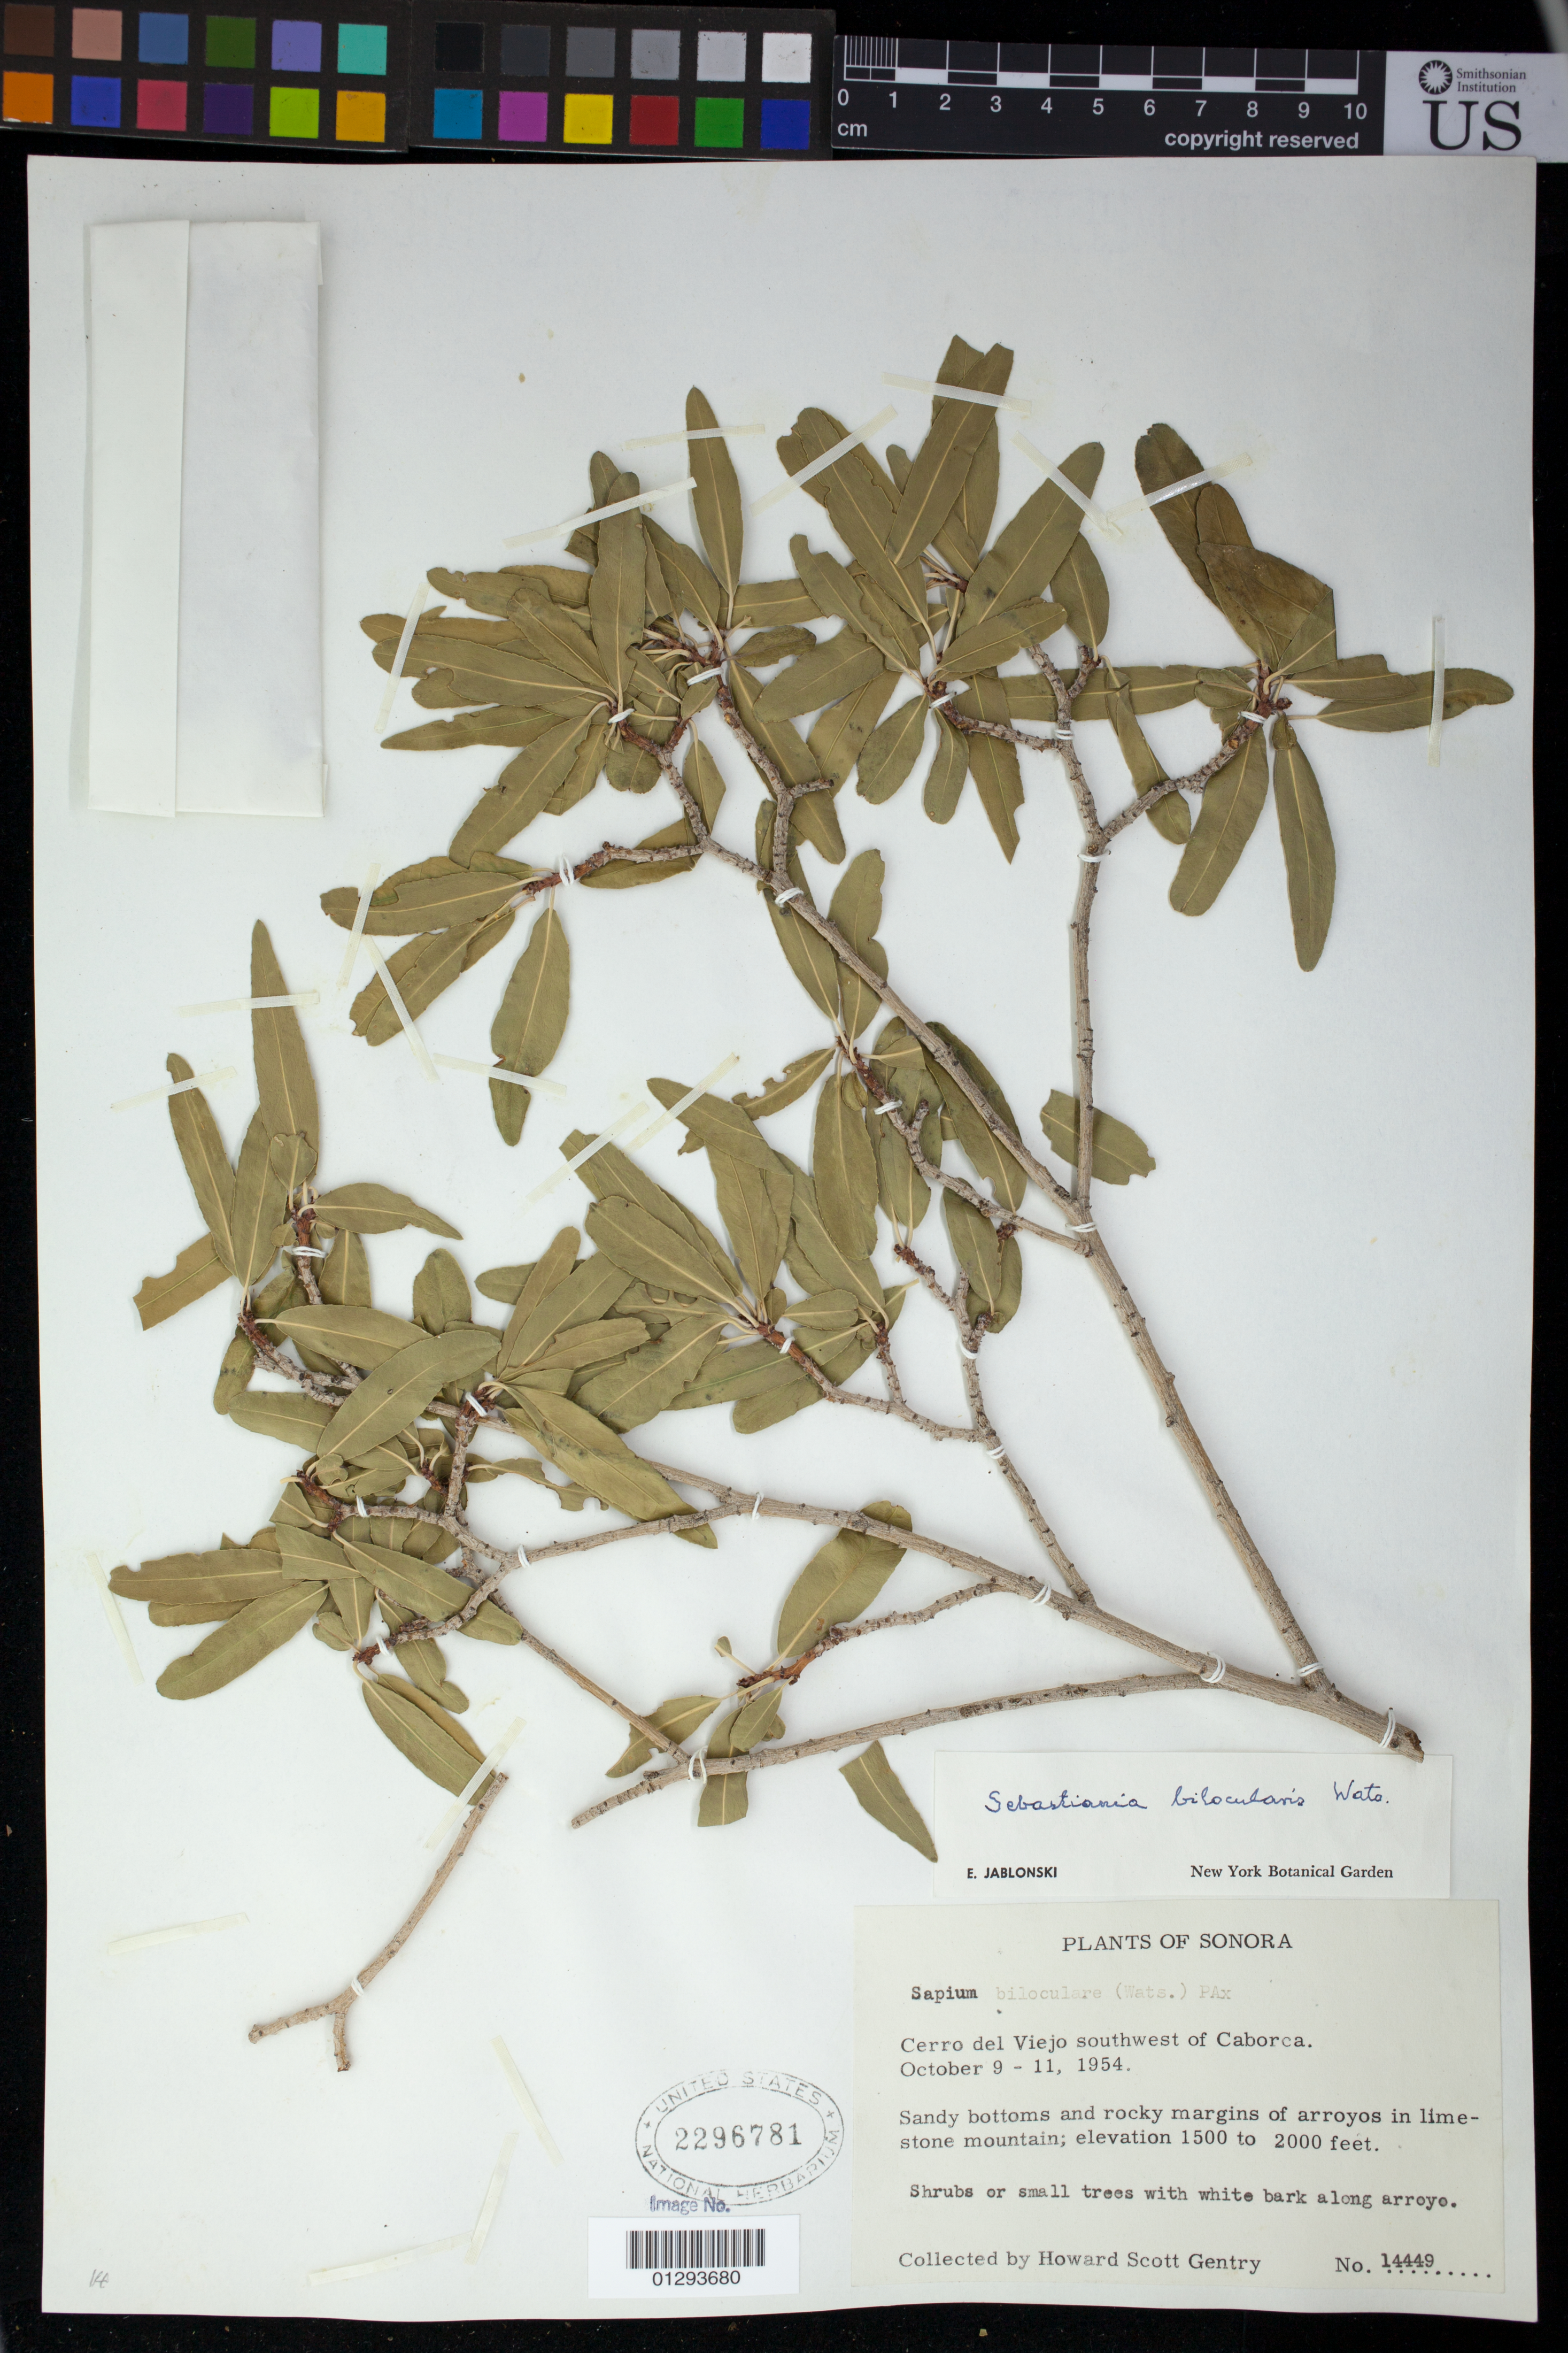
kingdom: Plantae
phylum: Tracheophyta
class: Magnoliopsida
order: Malpighiales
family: Euphorbiaceae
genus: Sebastiania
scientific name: Sebastiania bilocularis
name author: S. Watson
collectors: H. S. Gentry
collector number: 14449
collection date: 1954-10-09/1954-10-11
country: Mexico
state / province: Sonora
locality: Cerro del Viejo SW of Caborca.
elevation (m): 457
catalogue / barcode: US 2296781